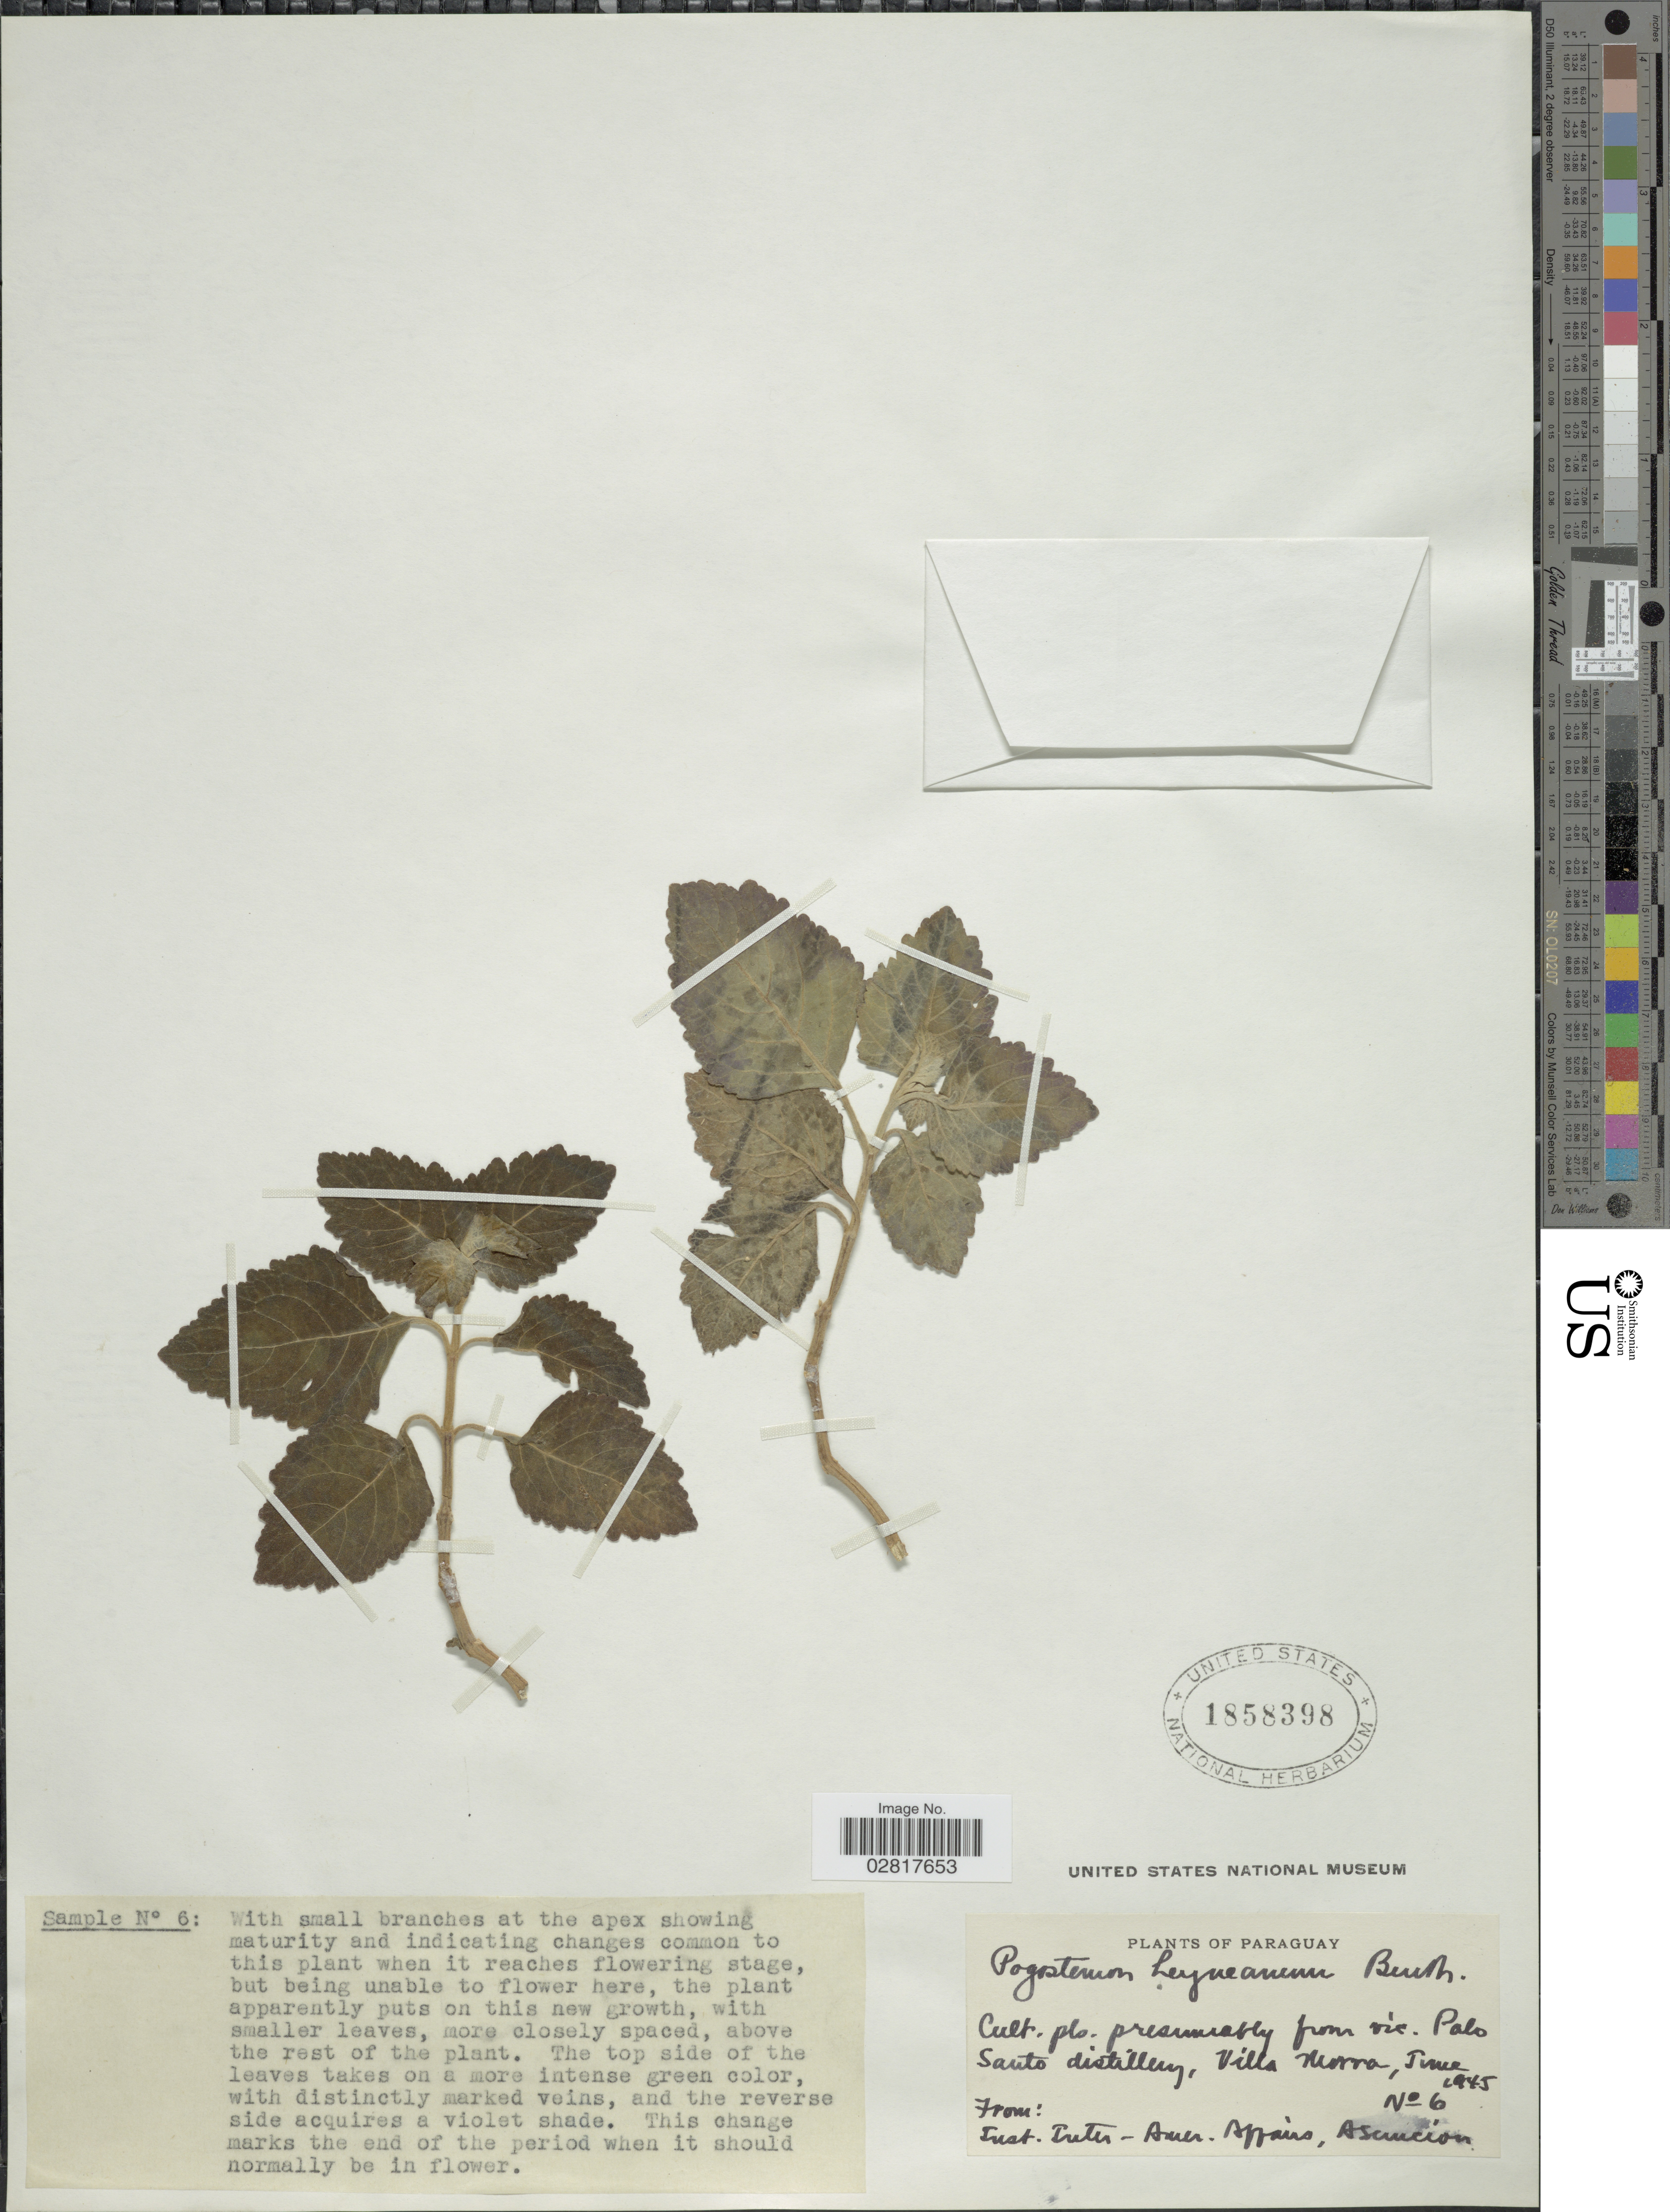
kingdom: Plantae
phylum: Tracheophyta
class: Magnoliopsida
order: Lamiales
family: Lamiaceae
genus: Pogostemon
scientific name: Pogostemon cablin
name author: (Blanco) Benth.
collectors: A. Inst. Inter - Amer. Affairs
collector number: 6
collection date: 1945-06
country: Paraguay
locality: Presumably from vic. Palo Santo distillery, Villa Morra.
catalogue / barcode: US 1858398